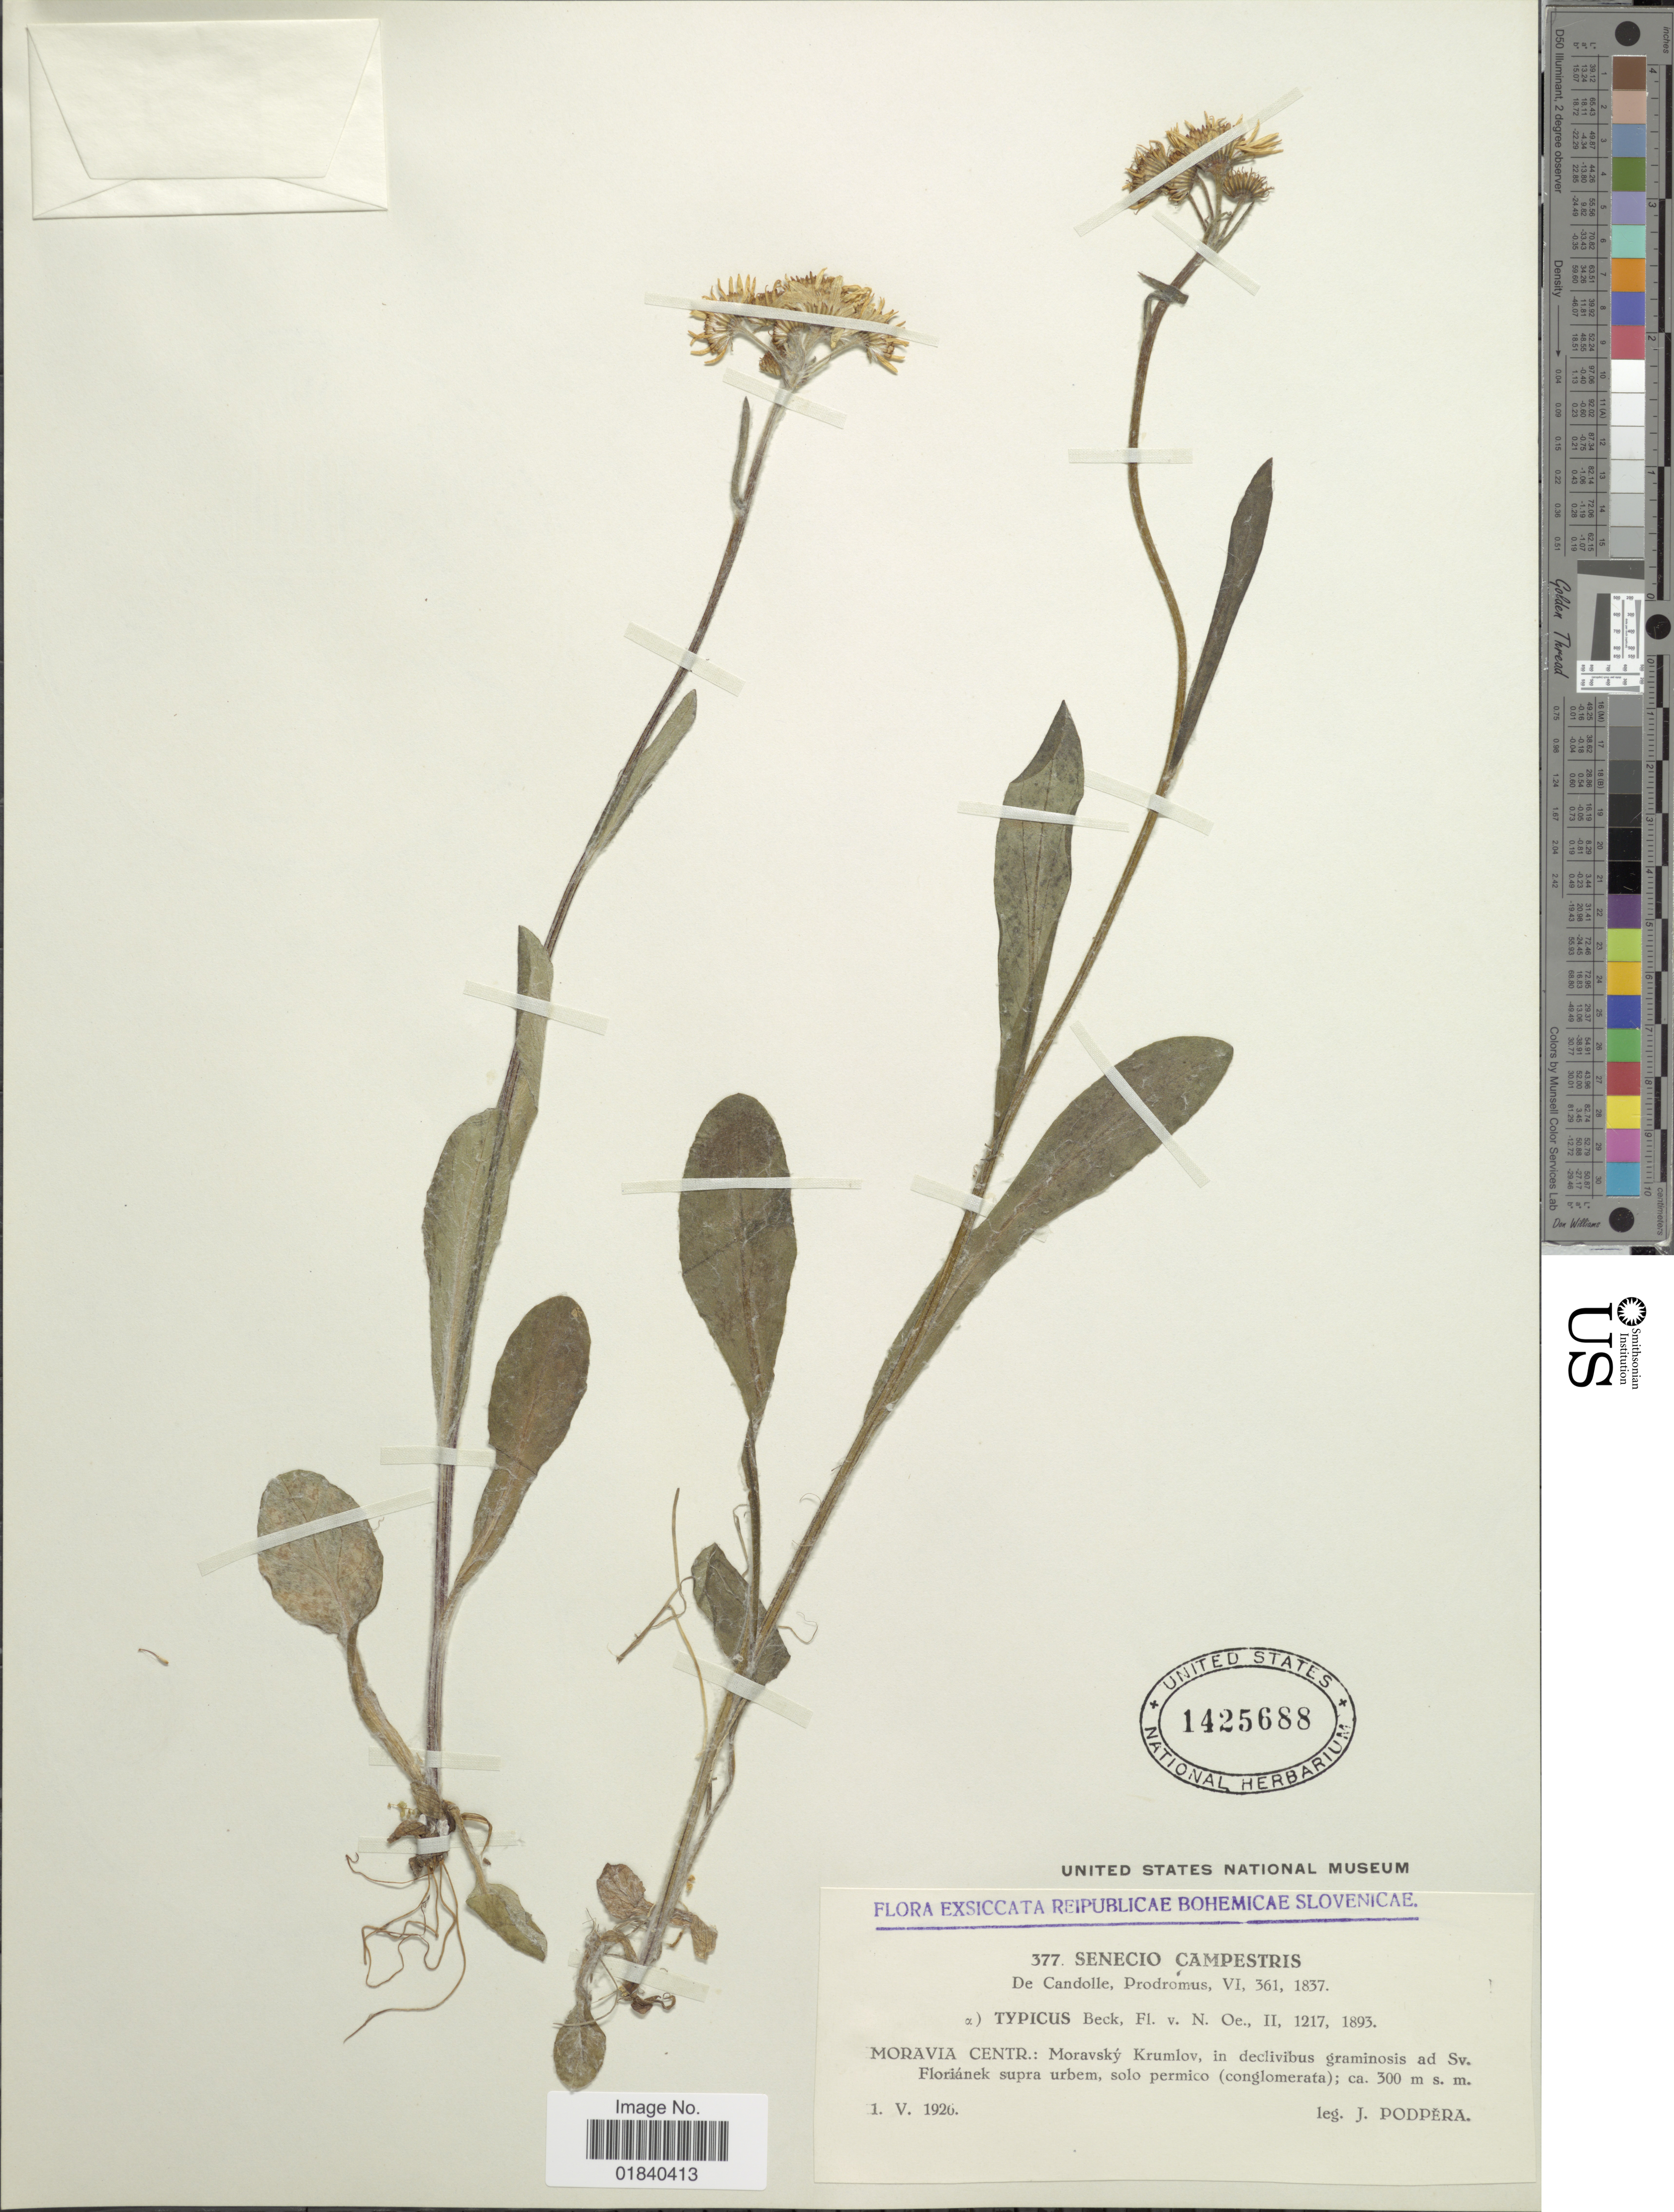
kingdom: Plantae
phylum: Tracheophyta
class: Magnoliopsida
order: Asterales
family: Asteraceae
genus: Senecio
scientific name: Senecio campestris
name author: DC.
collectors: J. Podpera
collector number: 377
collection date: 1926-05-01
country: Czechia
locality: Republicae Bohemicae. Moravia Centra. : Moravsky Krumlov, in declivibus graminosis ad Sv, Florianek supra urbem , solo permico (conglomerata).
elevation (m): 300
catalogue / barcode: US 1425688